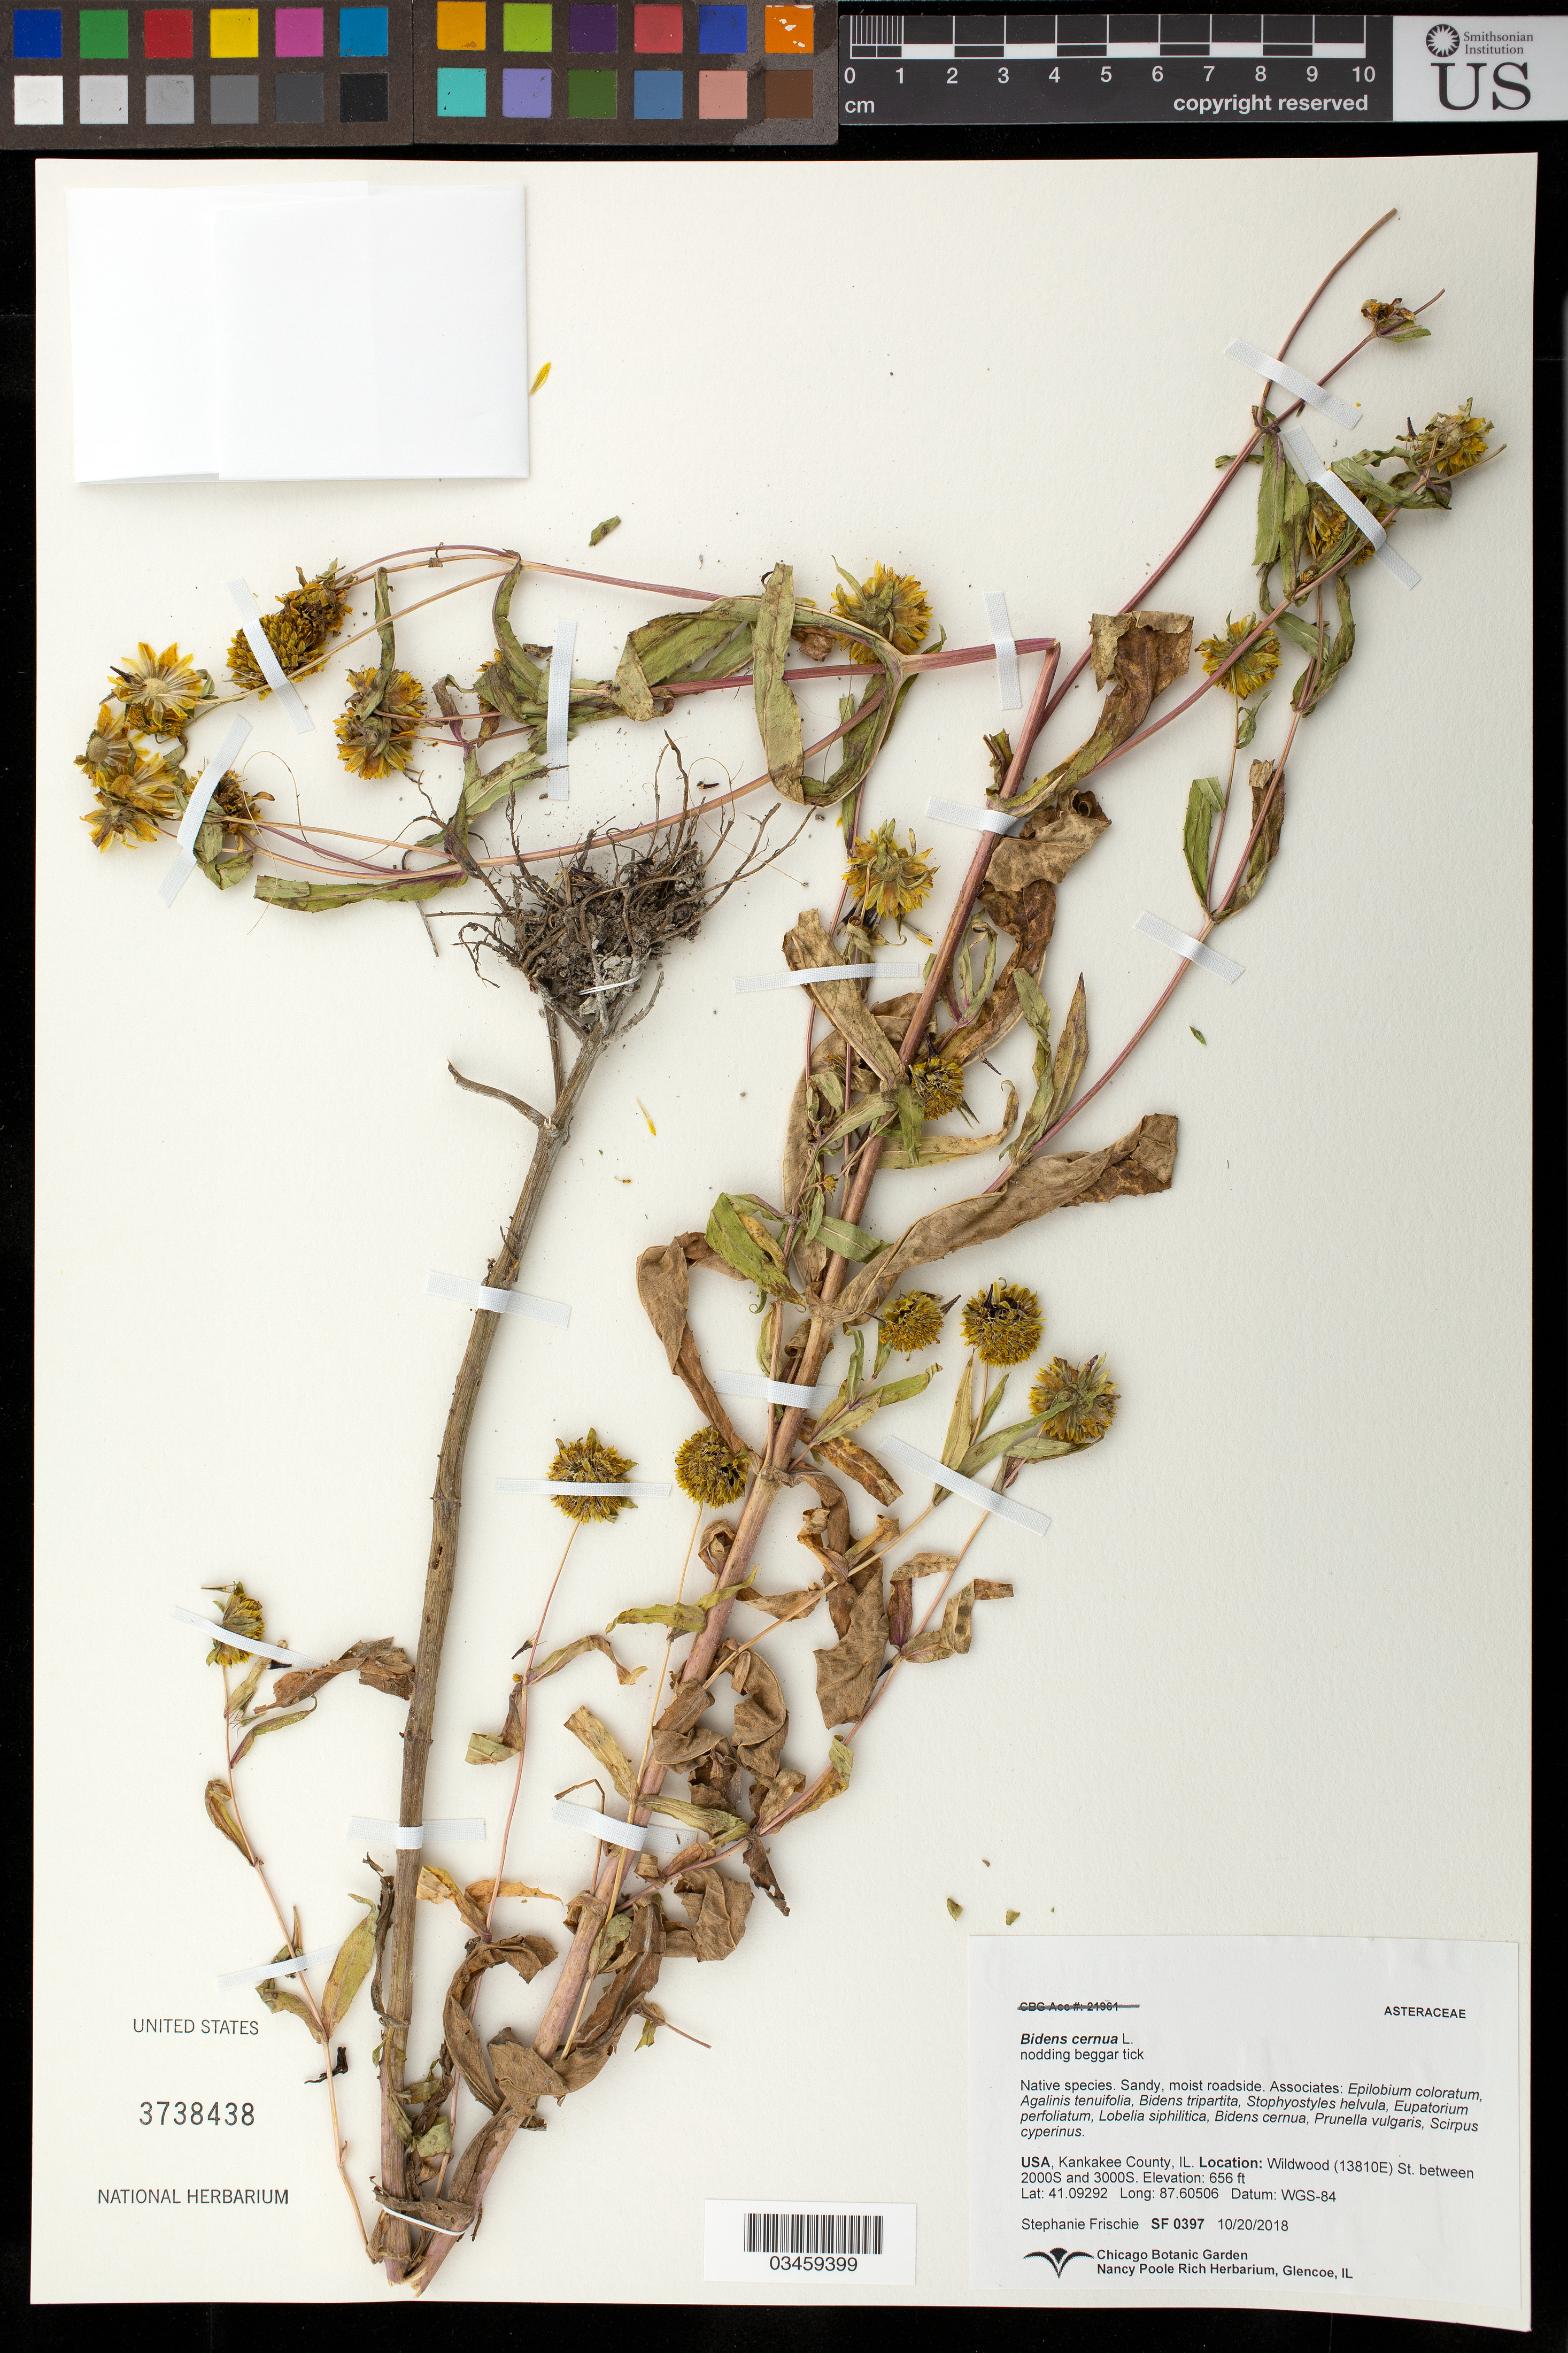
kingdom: Plantae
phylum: Tracheophyta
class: Magnoliopsida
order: Asterales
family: Asteraceae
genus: Bidens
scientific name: Bidens cernua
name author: L.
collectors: S. Frischie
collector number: SF0397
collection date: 2018-10-20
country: United States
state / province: Illinois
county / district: Kankakee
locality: Wildwood (13810 E) St. between 2000S and 3000S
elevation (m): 200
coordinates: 41.09292, 87.60506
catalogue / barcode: US 3738438